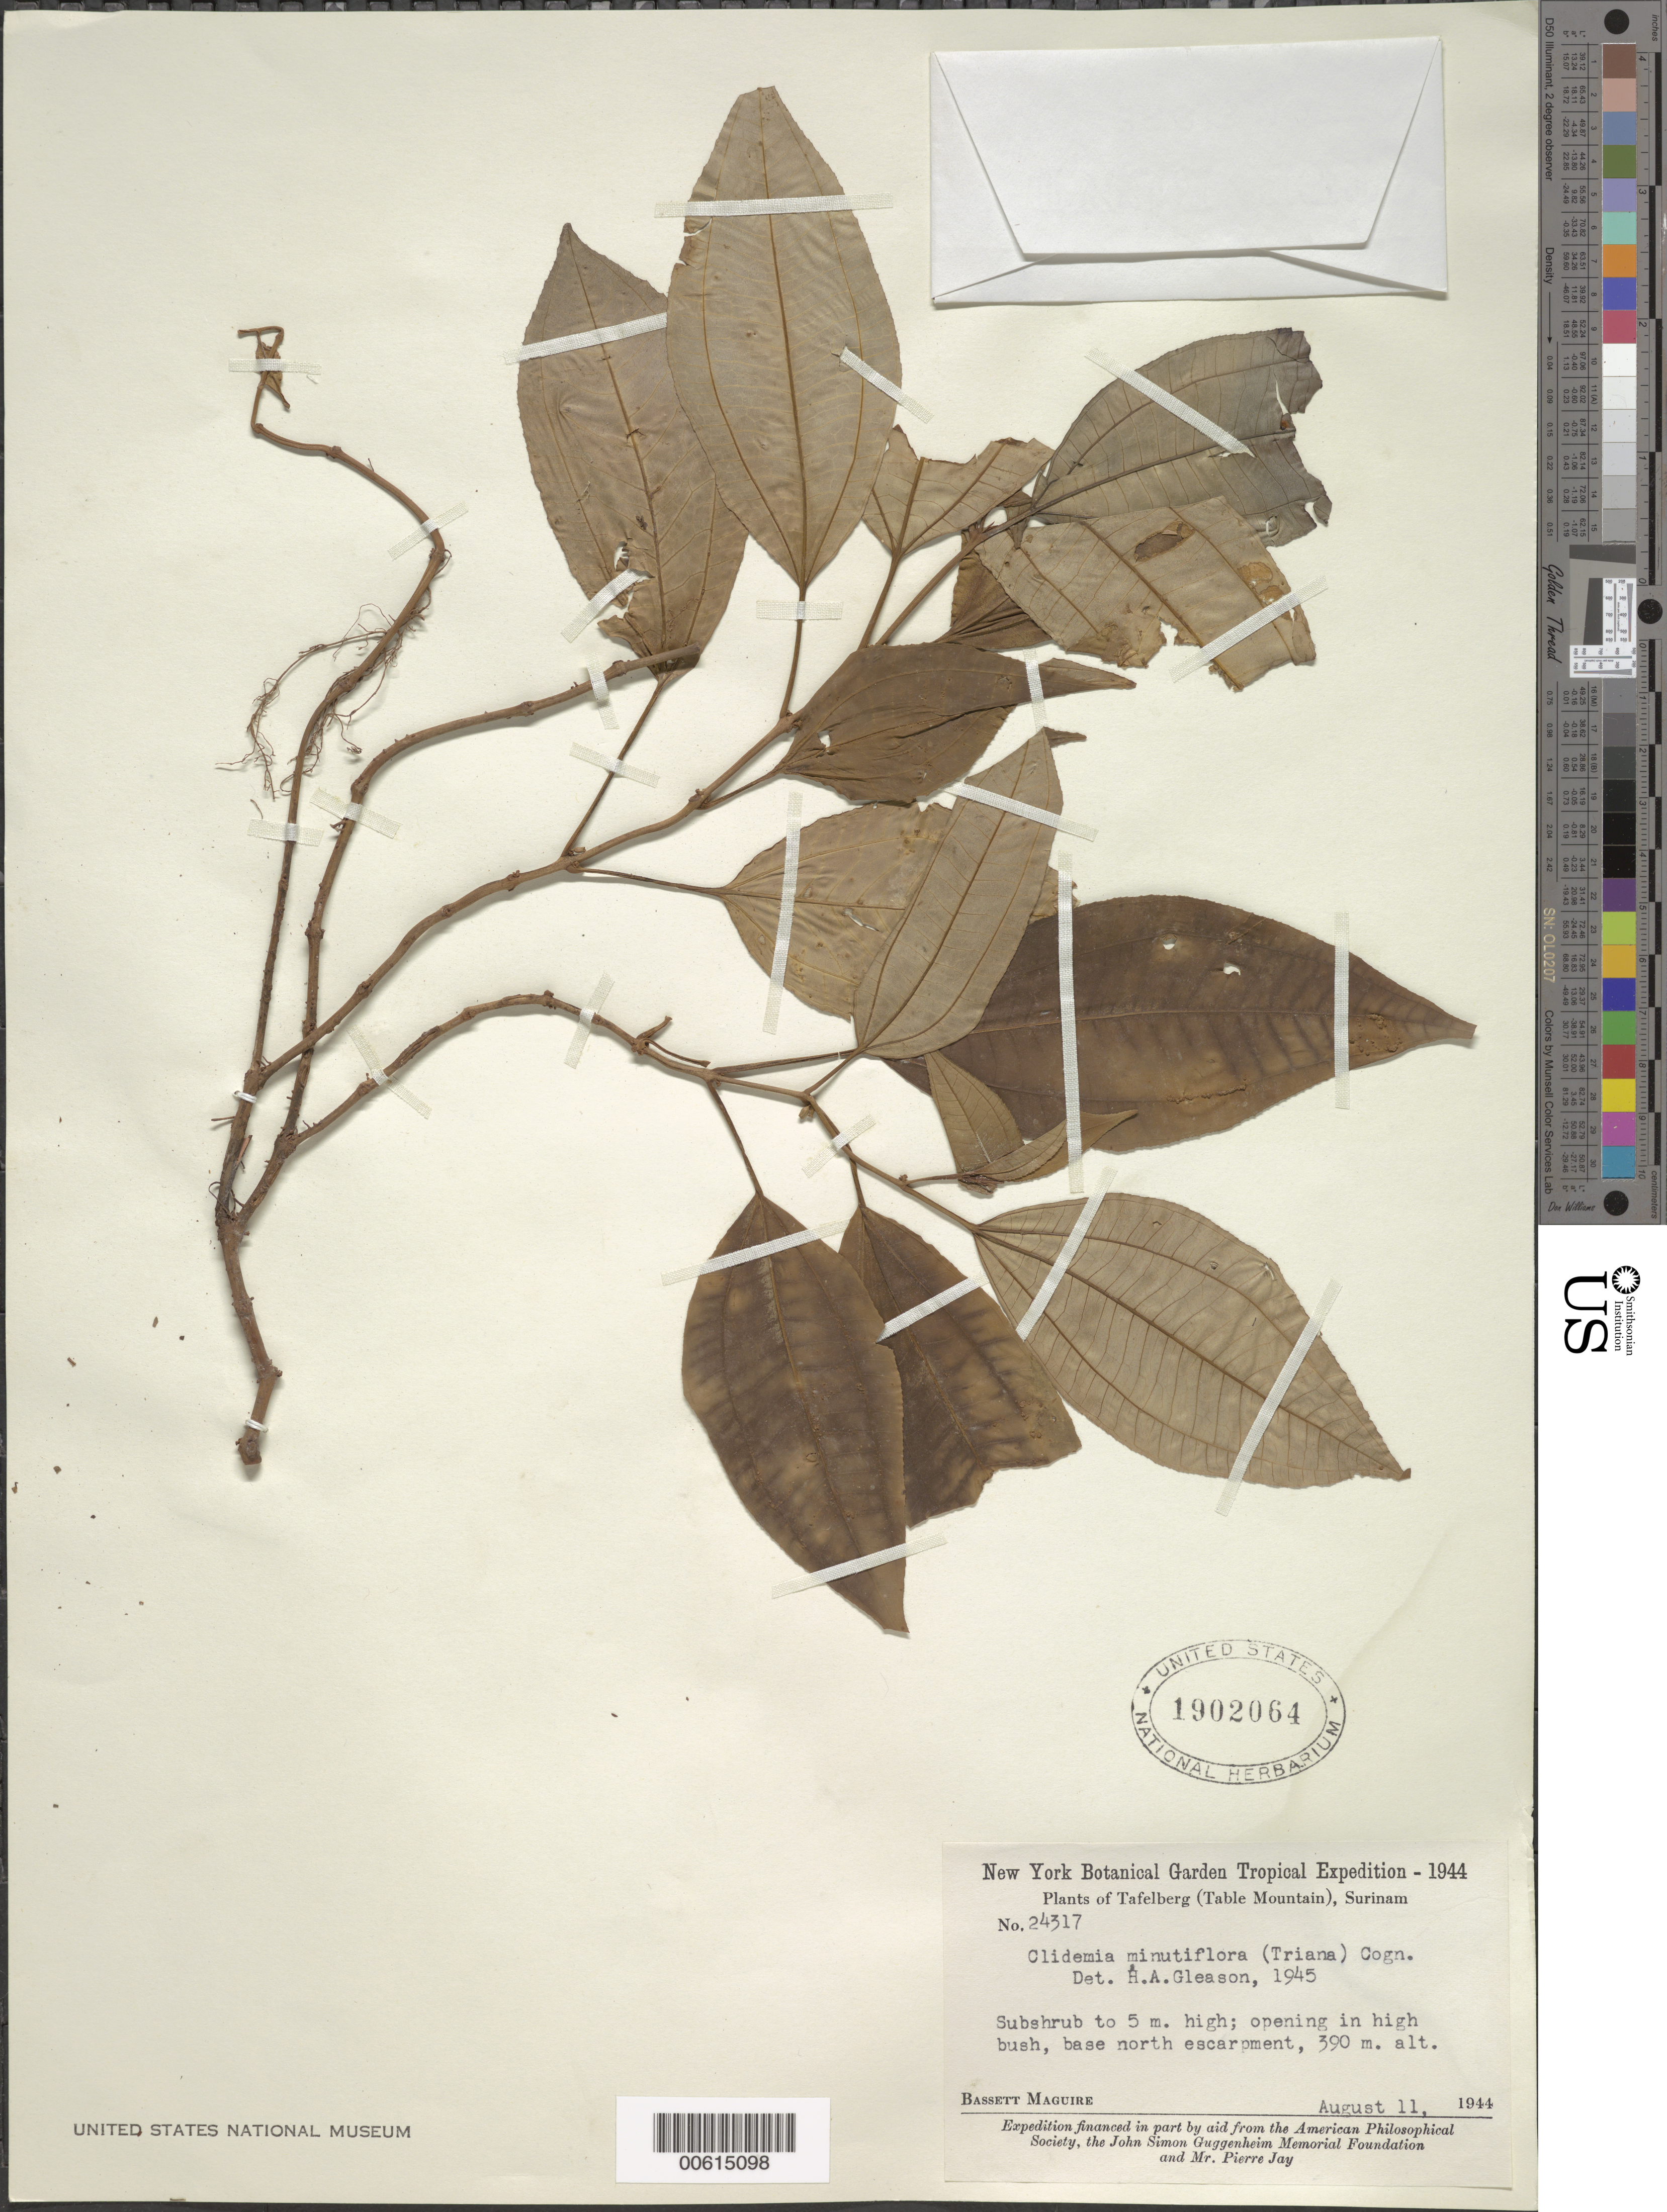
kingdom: Plantae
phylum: Tracheophyta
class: Magnoliopsida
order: Myrtales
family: Melastomataceae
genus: Clidemia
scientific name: Clidemia minutiflora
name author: (Triana) Cogn.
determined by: Gleason, H. A.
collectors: B. Maguire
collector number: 24317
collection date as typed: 11-Aug-44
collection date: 1944-08-11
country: Suriname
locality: Tafelberg (Table Mountain), north escarpment base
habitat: Opening in high bush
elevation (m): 390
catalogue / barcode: US 1902064